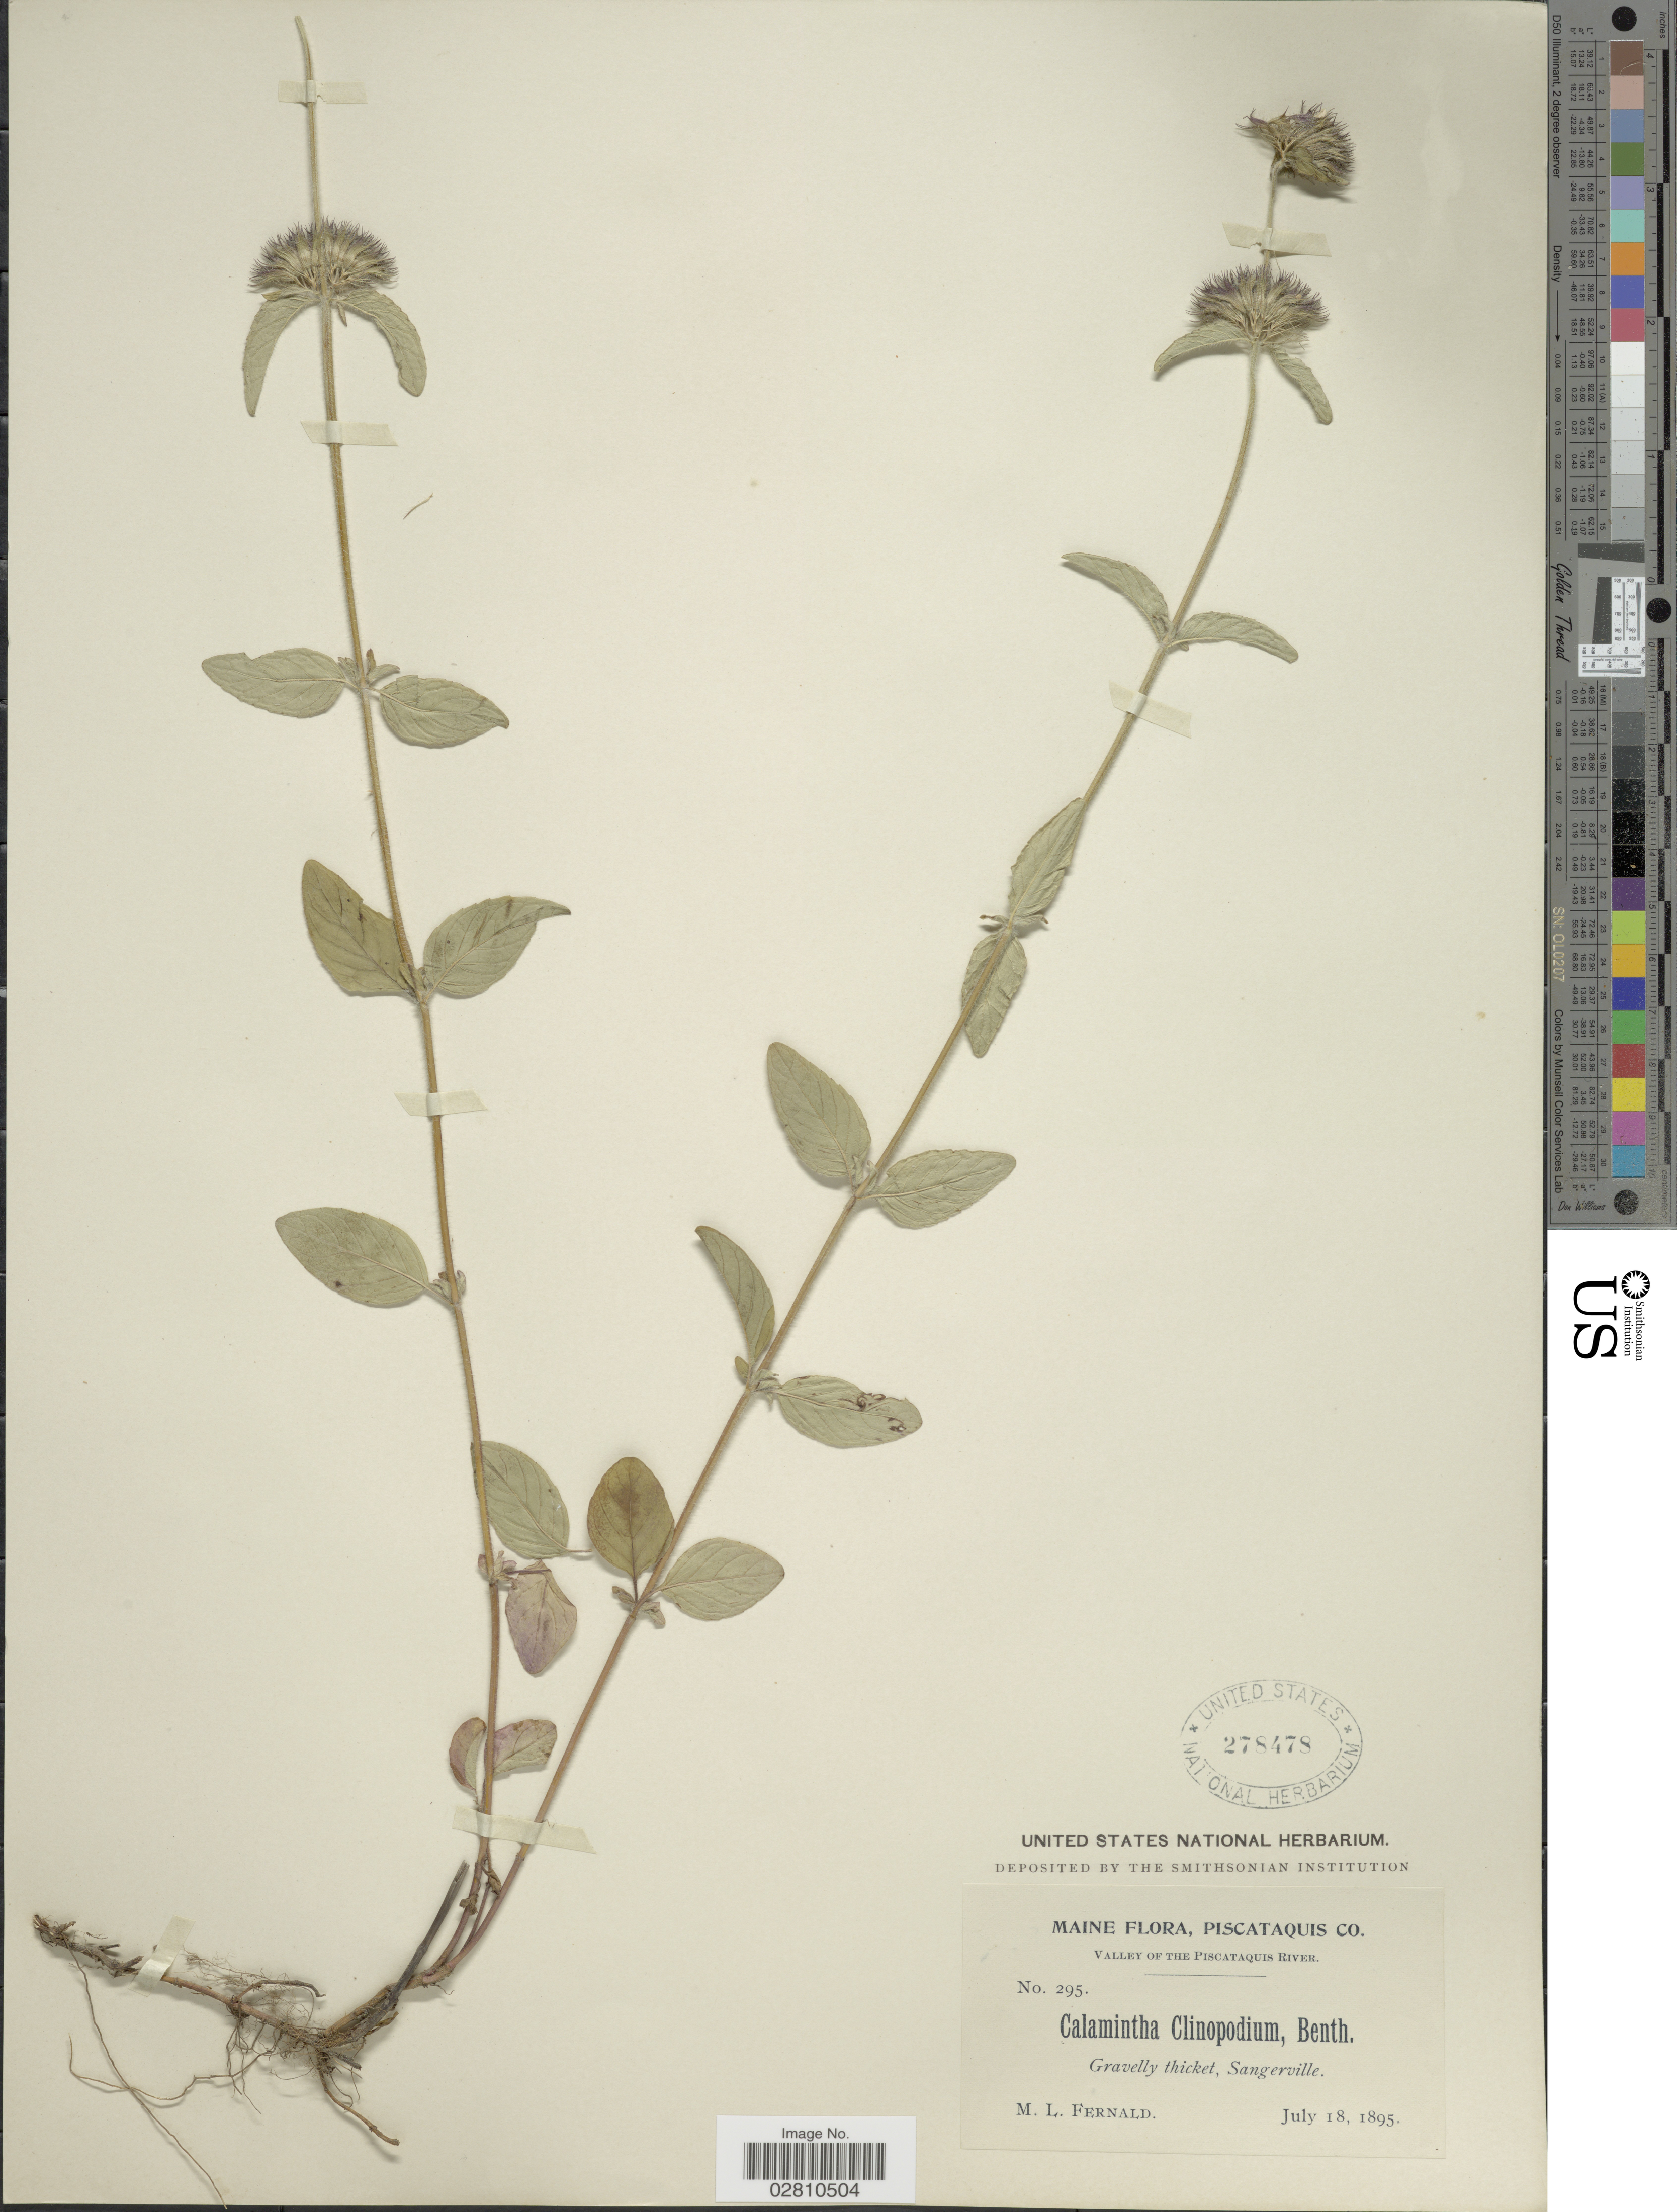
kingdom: Plantae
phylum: Tracheophyta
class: Magnoliopsida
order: Lamiales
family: Lamiaceae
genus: Clinopodium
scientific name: Clinopodium vulgare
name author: L.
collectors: M. L. Fernald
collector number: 295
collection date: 1895-07-18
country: United States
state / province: Maine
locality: Piscataquis Co., valley of the Piscataquis River, Sangerville.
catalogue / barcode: US 278478